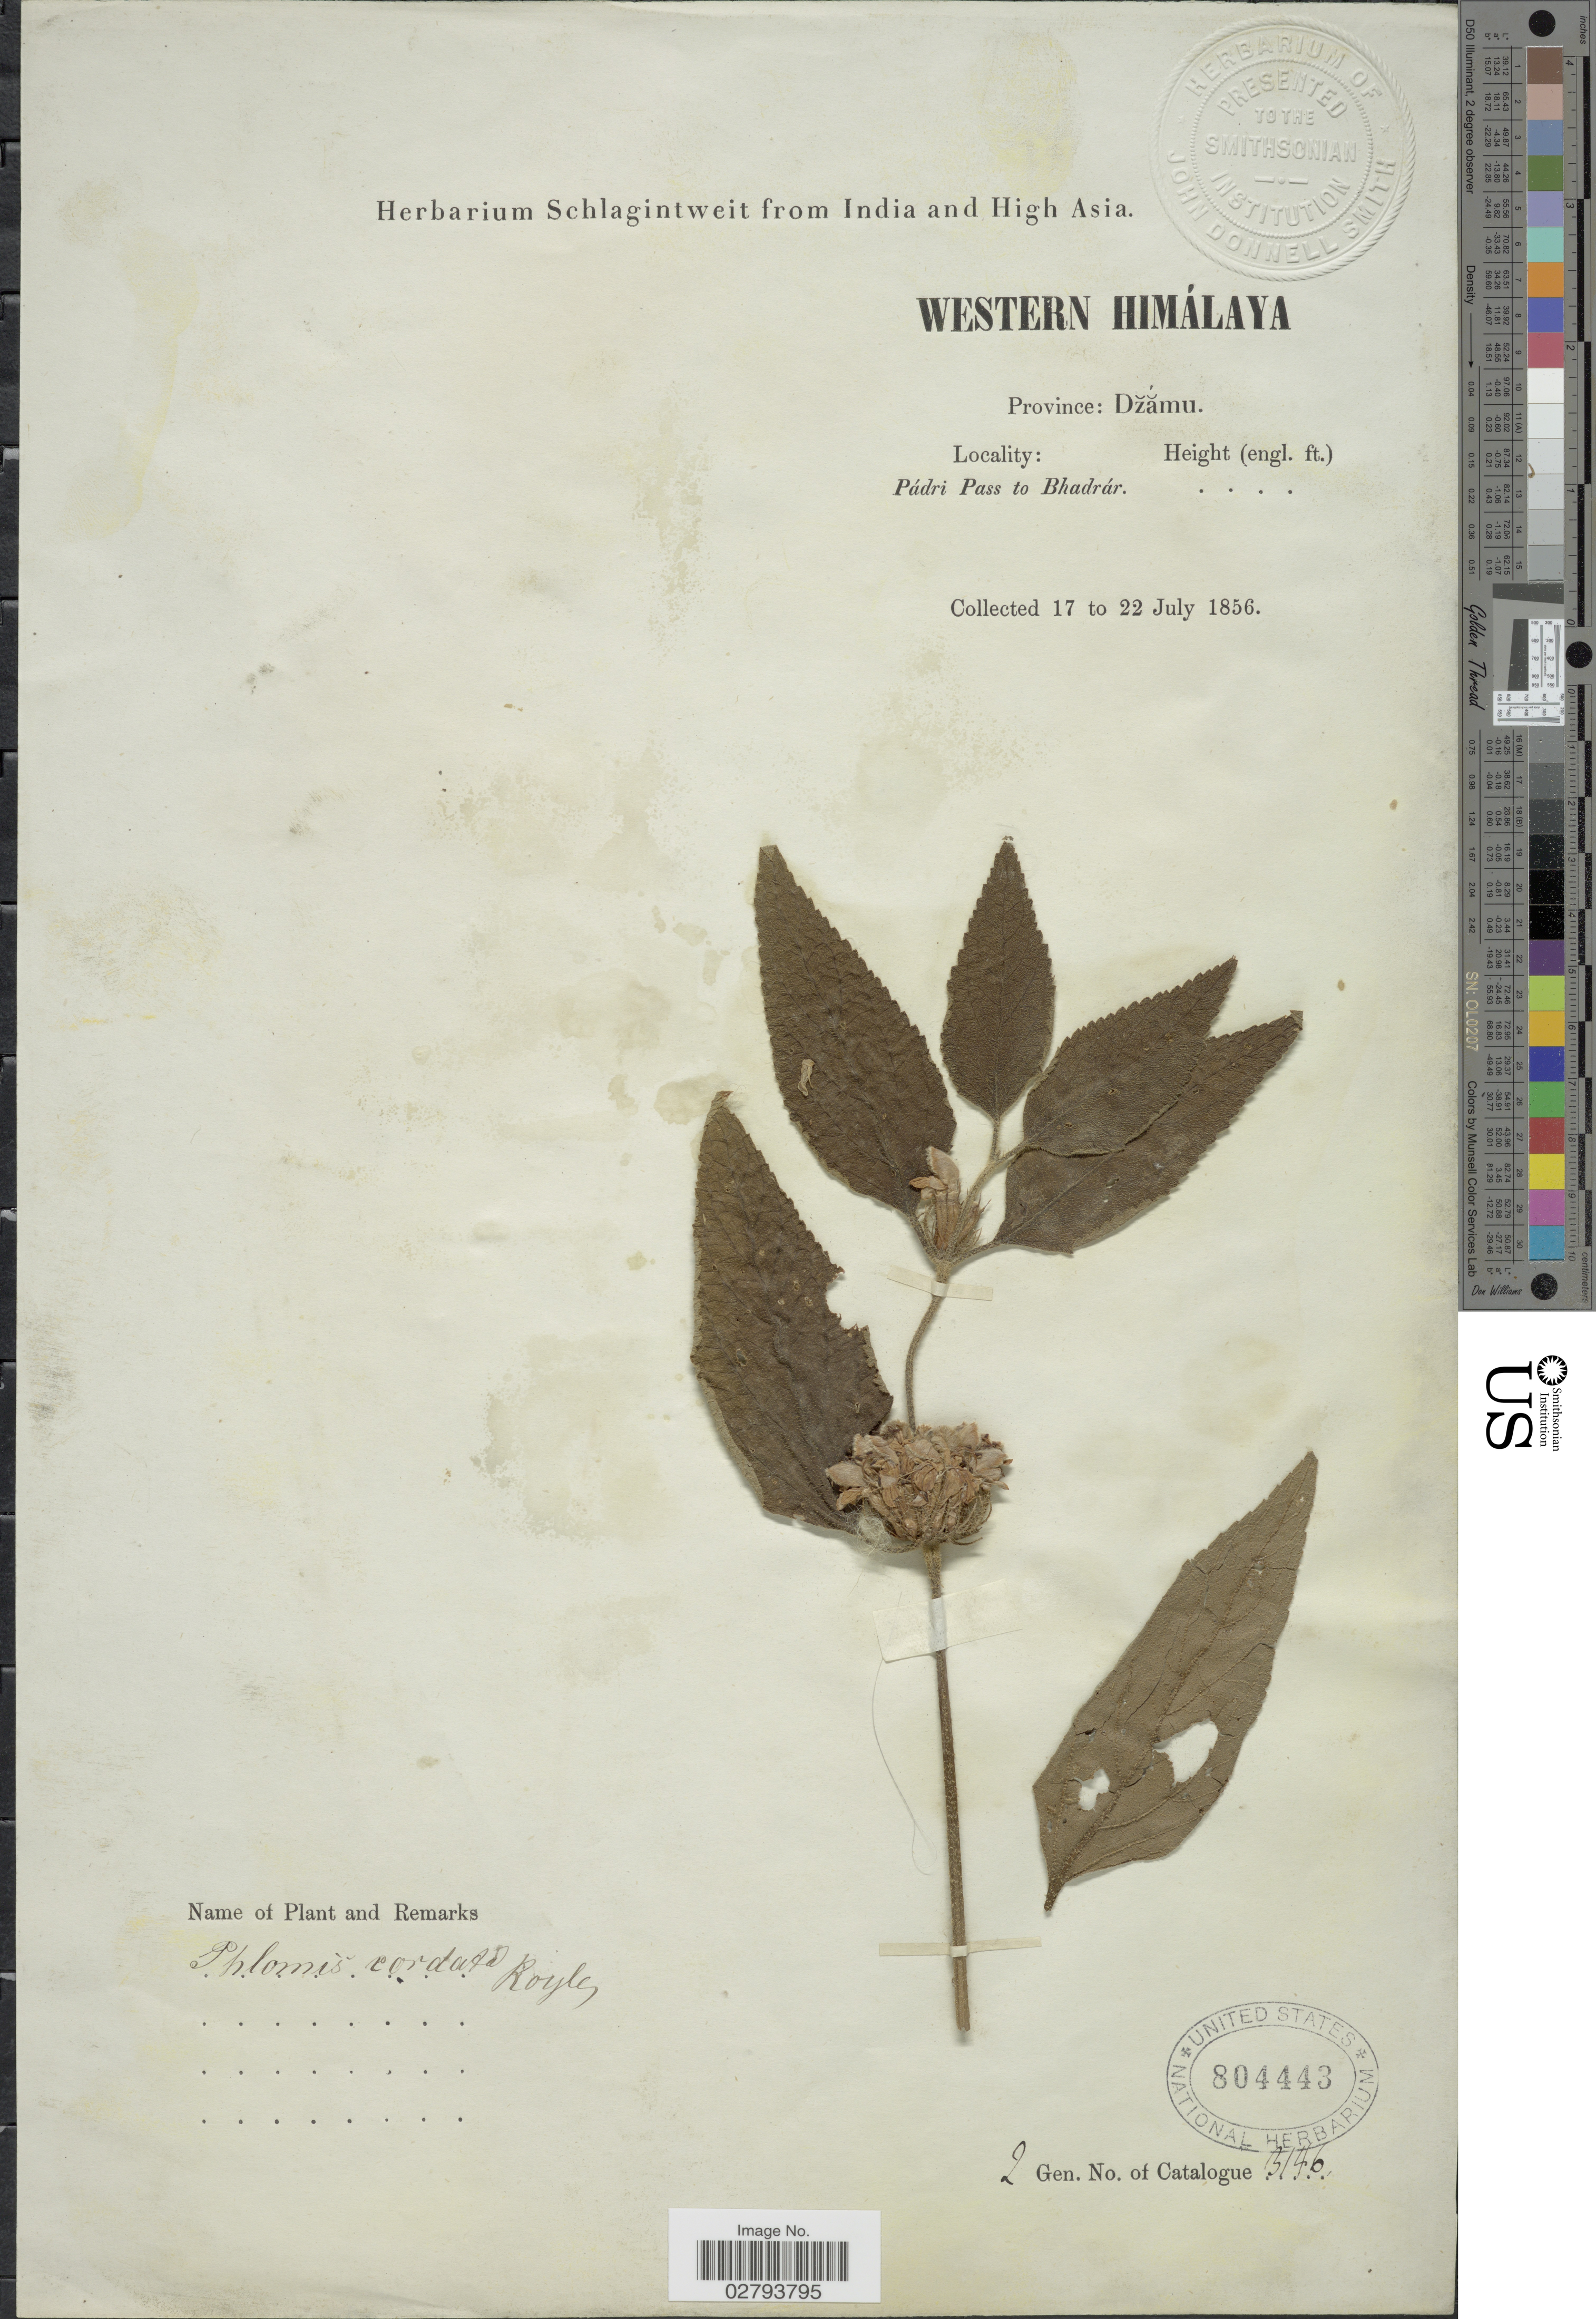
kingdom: Plantae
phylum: Tracheophyta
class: Magnoliopsida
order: Lamiales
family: Lamiaceae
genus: Phlomoides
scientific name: Phlomoides bracteosa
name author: (Royle ex Benth.) Kamelin & Makhm.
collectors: ex herb. Schlagintweit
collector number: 3146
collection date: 1856-07-17/1856-07-22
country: India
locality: Western Himálaya, Province: Dzamu, Pádri Pass to Bhadrár.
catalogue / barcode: US 804443